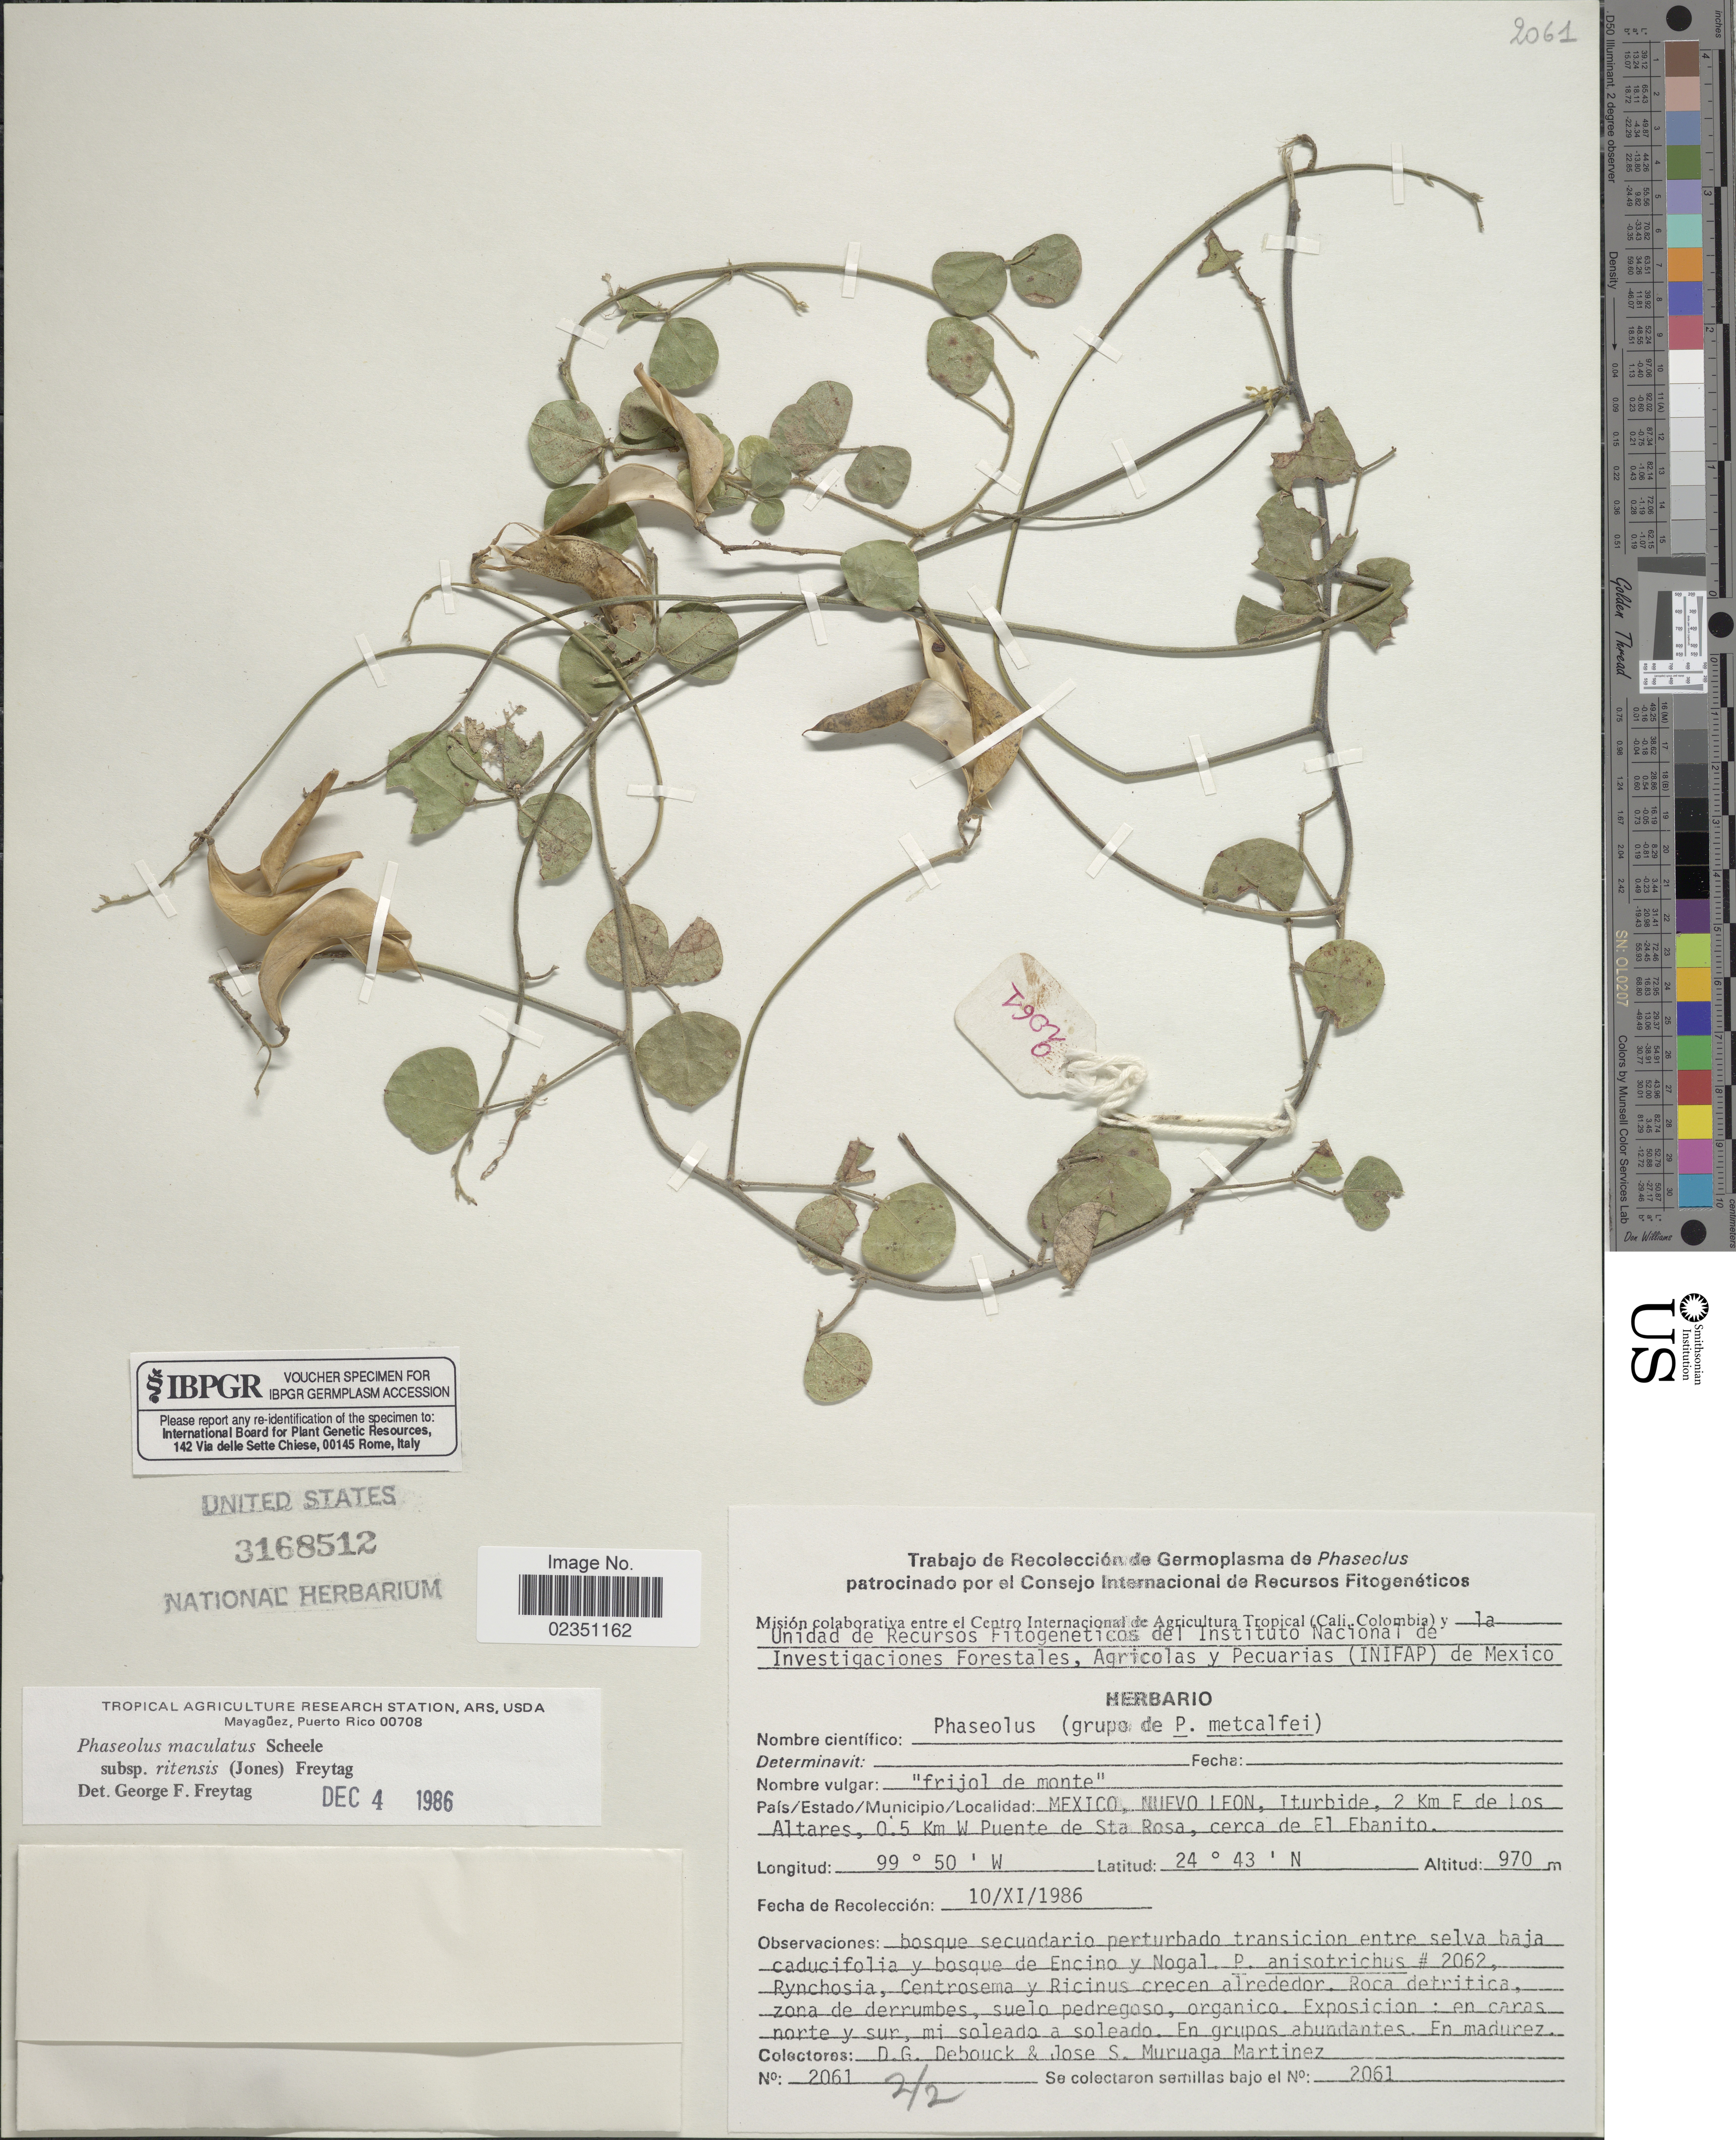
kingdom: Plantae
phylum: Tracheophyta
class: Magnoliopsida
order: Fabales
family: Fabaceae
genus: Phaseolus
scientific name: Phaseolus maculatus subsp. ritensis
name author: (M.E. Jones) Freytag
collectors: D. Debouck & J. Muruaga Martinez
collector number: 2061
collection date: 1986-11-10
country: Mexico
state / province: Nuevo León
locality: Iturbide, 2 Km E de Los Altares, 0.5 Km W Puente de Sta Rosa, cerca de El Ebanito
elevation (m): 970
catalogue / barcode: US 3168512